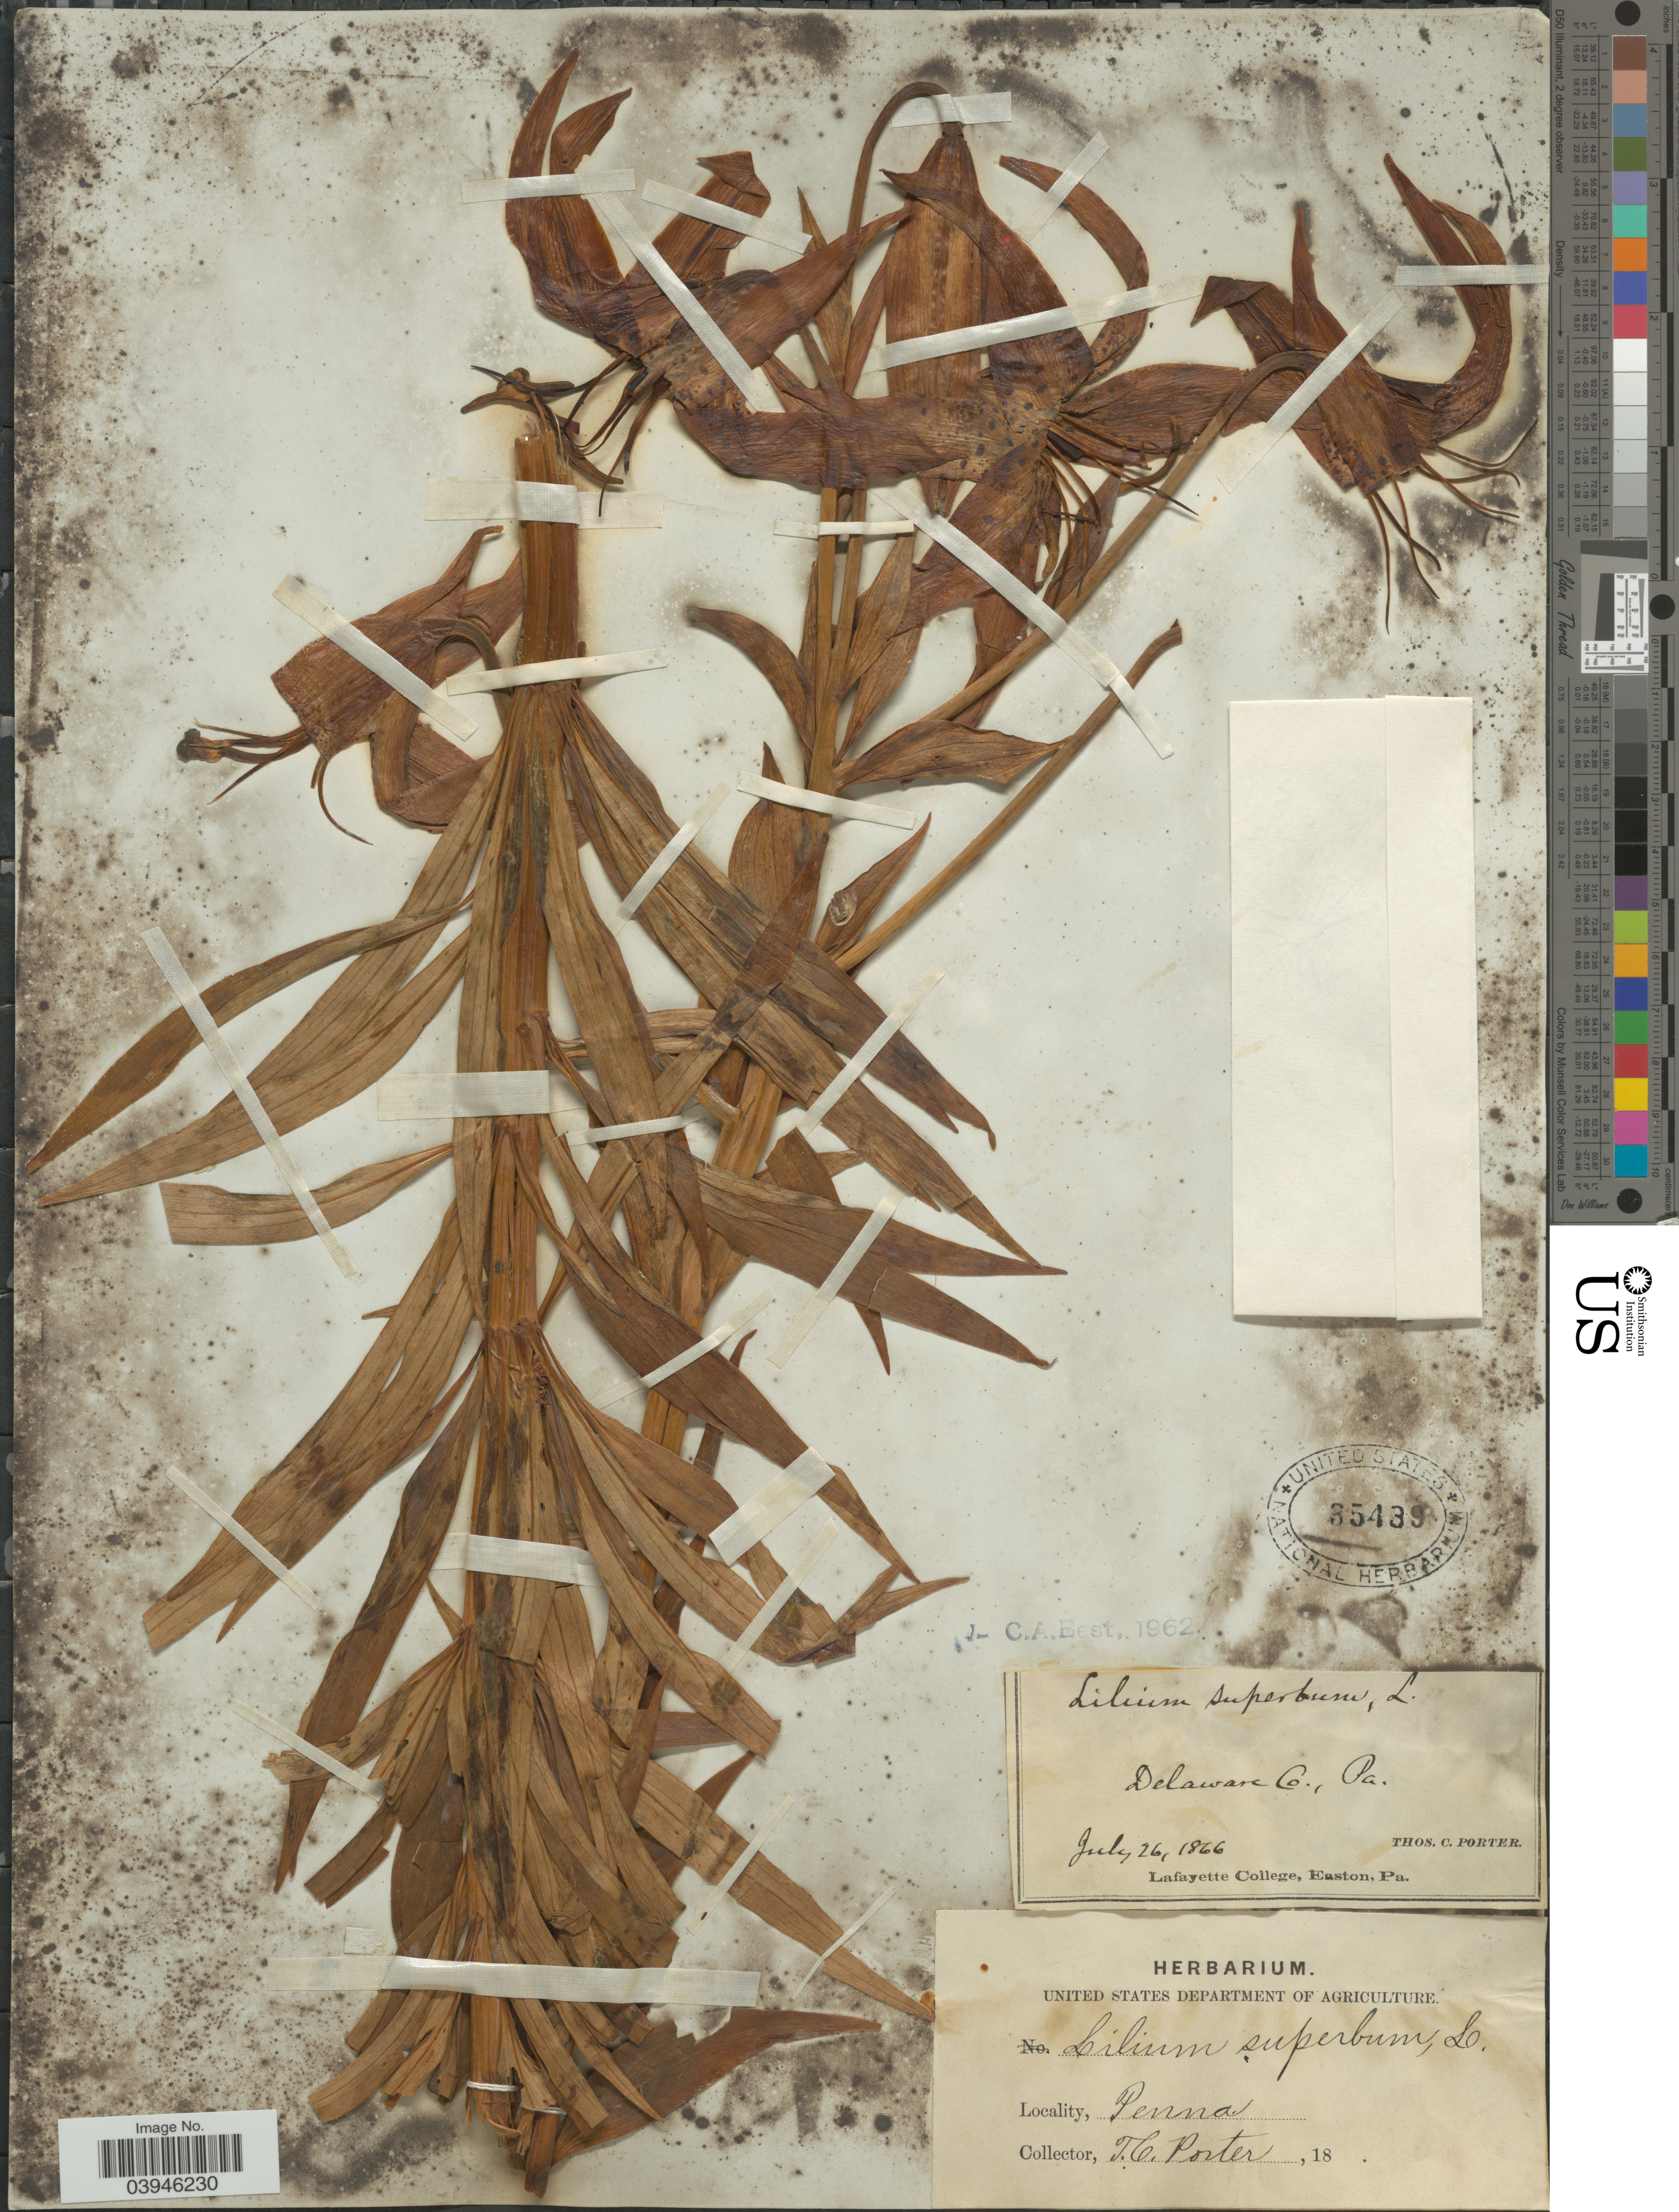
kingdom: Plantae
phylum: Tracheophyta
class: Liliopsida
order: Liliales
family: Liliaceae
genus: Lilium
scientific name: Lilium superbum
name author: L.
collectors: T. Porter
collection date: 1866-07-26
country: United States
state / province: Pennsylvania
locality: Delaware Co.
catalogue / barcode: US 35439